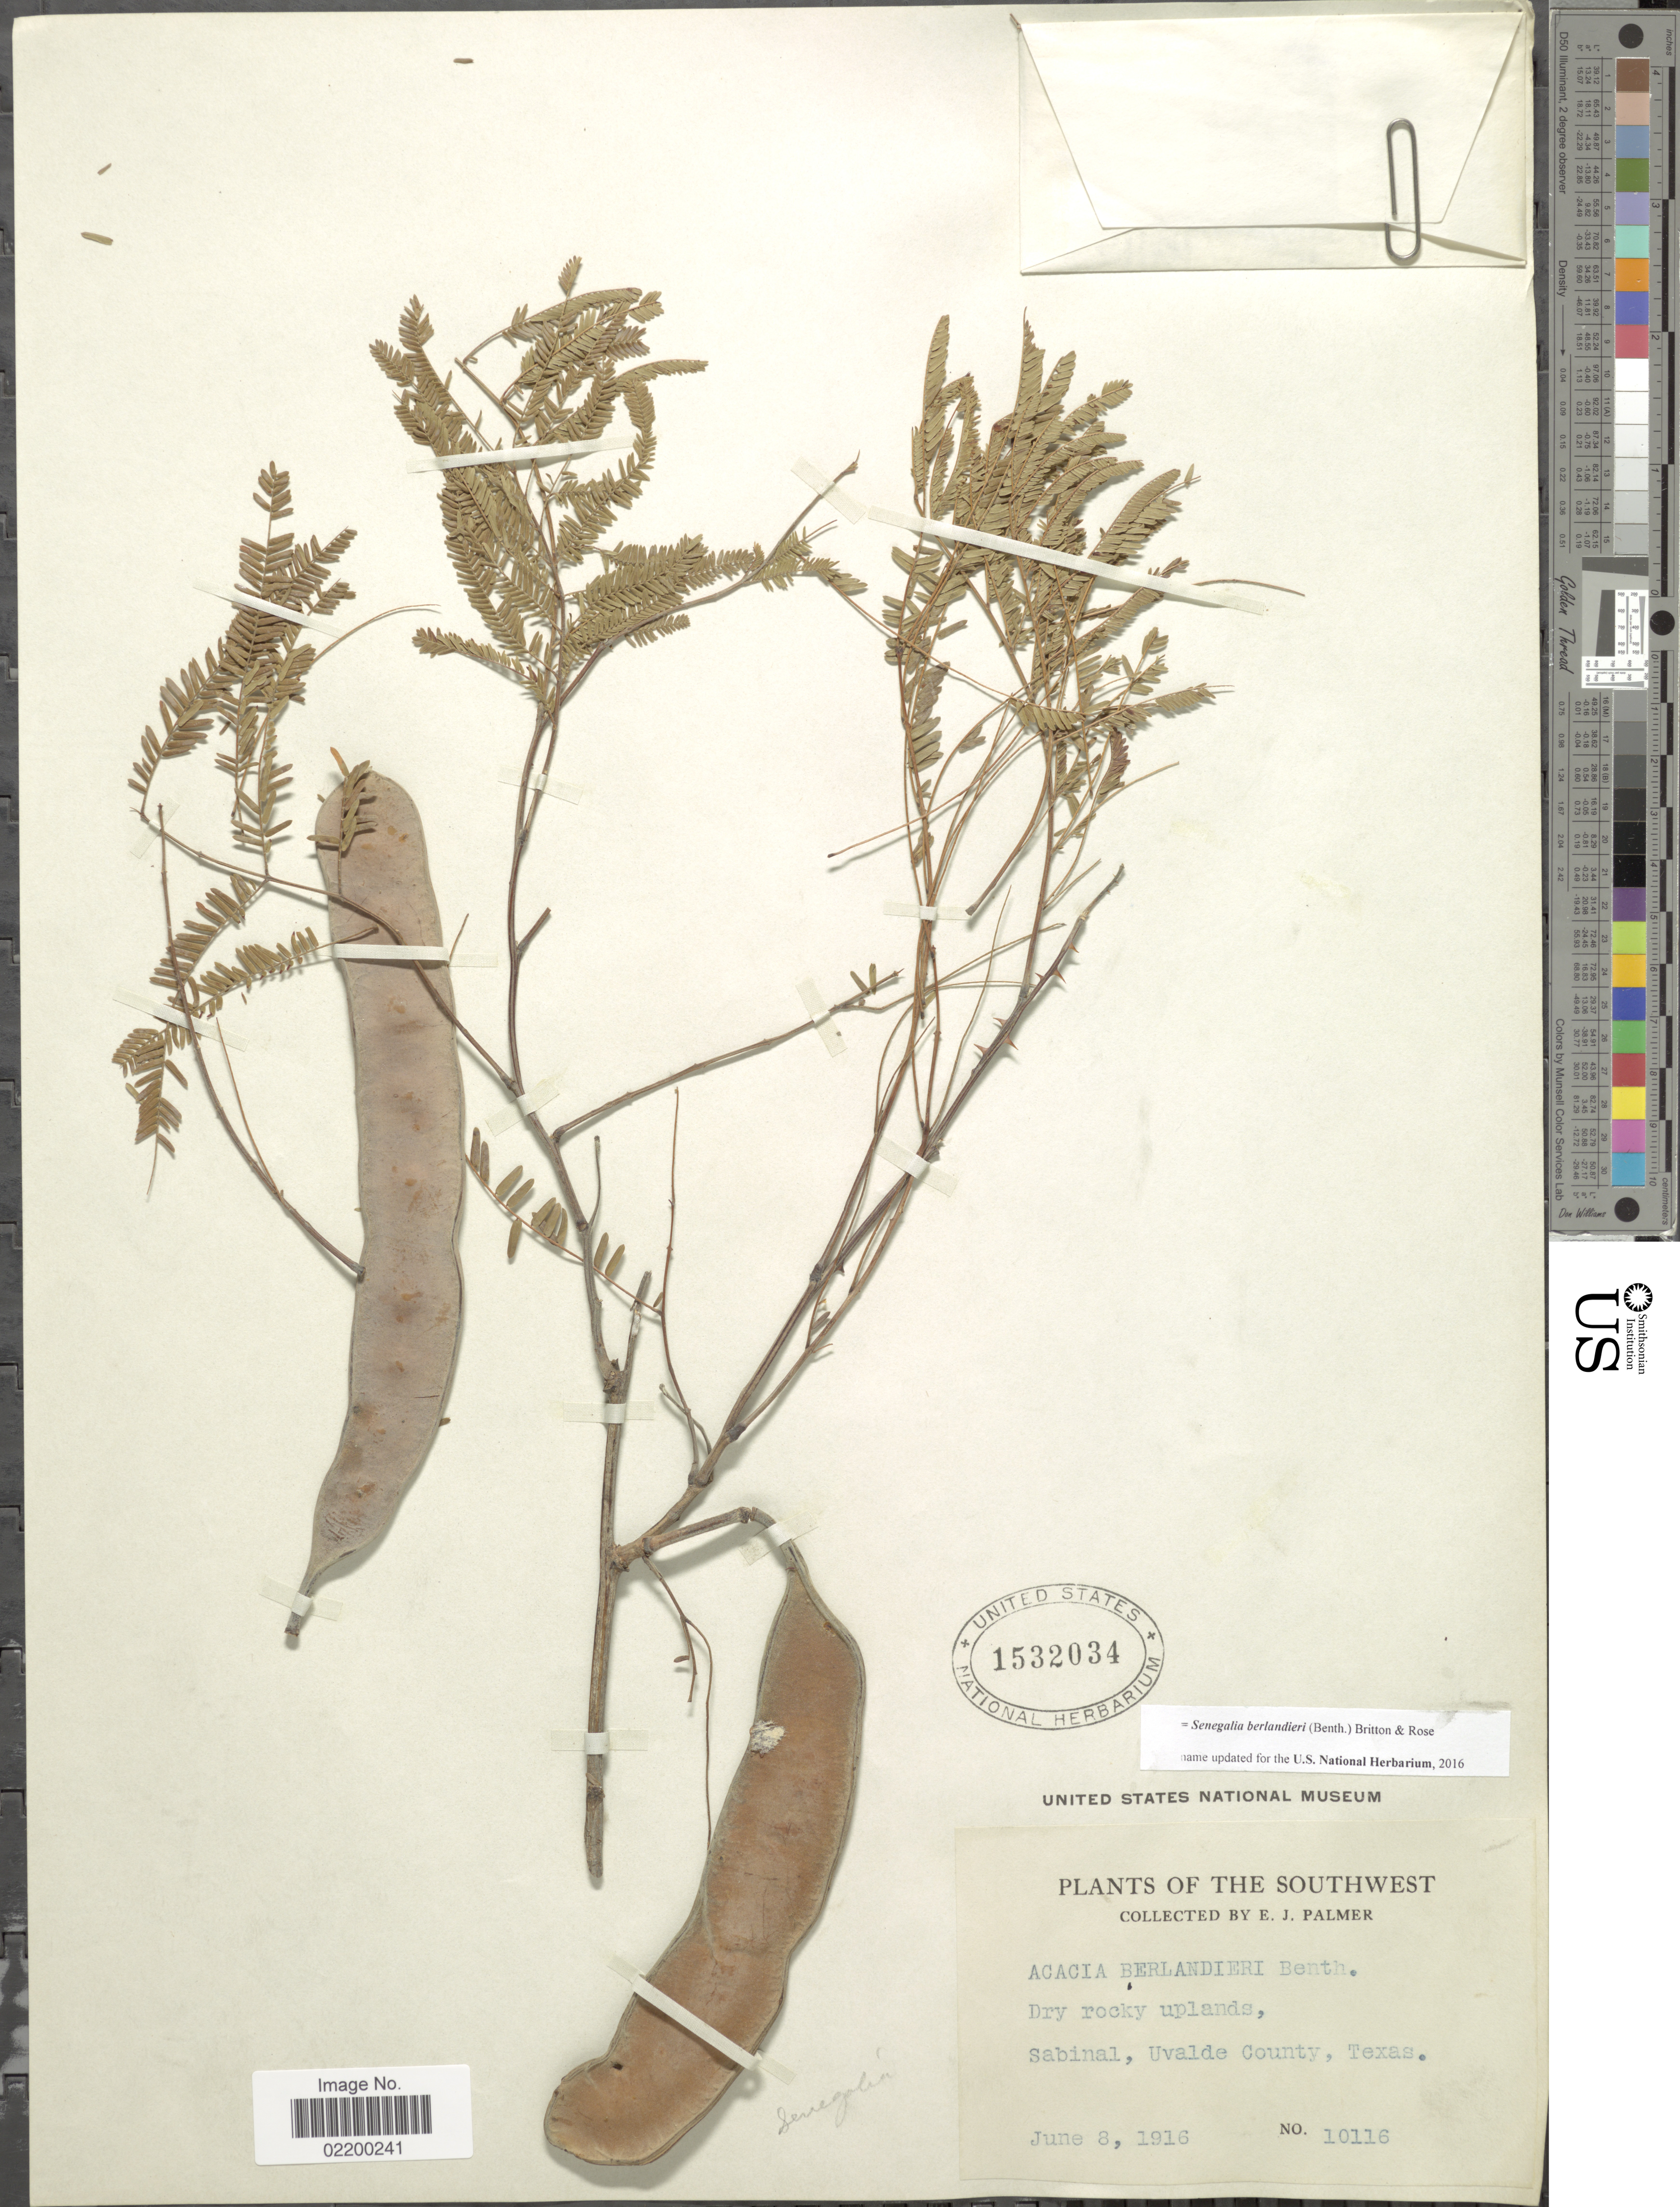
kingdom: Plantae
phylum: Tracheophyta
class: Magnoliopsida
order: Fabales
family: Fabaceae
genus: Senegalia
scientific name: Senegalia berlandieri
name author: (Benth.) Britton & Rose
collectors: E. J. Palmer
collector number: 10116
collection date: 1916-06-08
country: United States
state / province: Texas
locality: The Southwest, Dry rocky uplands, Sabinal, Uvalde County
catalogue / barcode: US 1532034